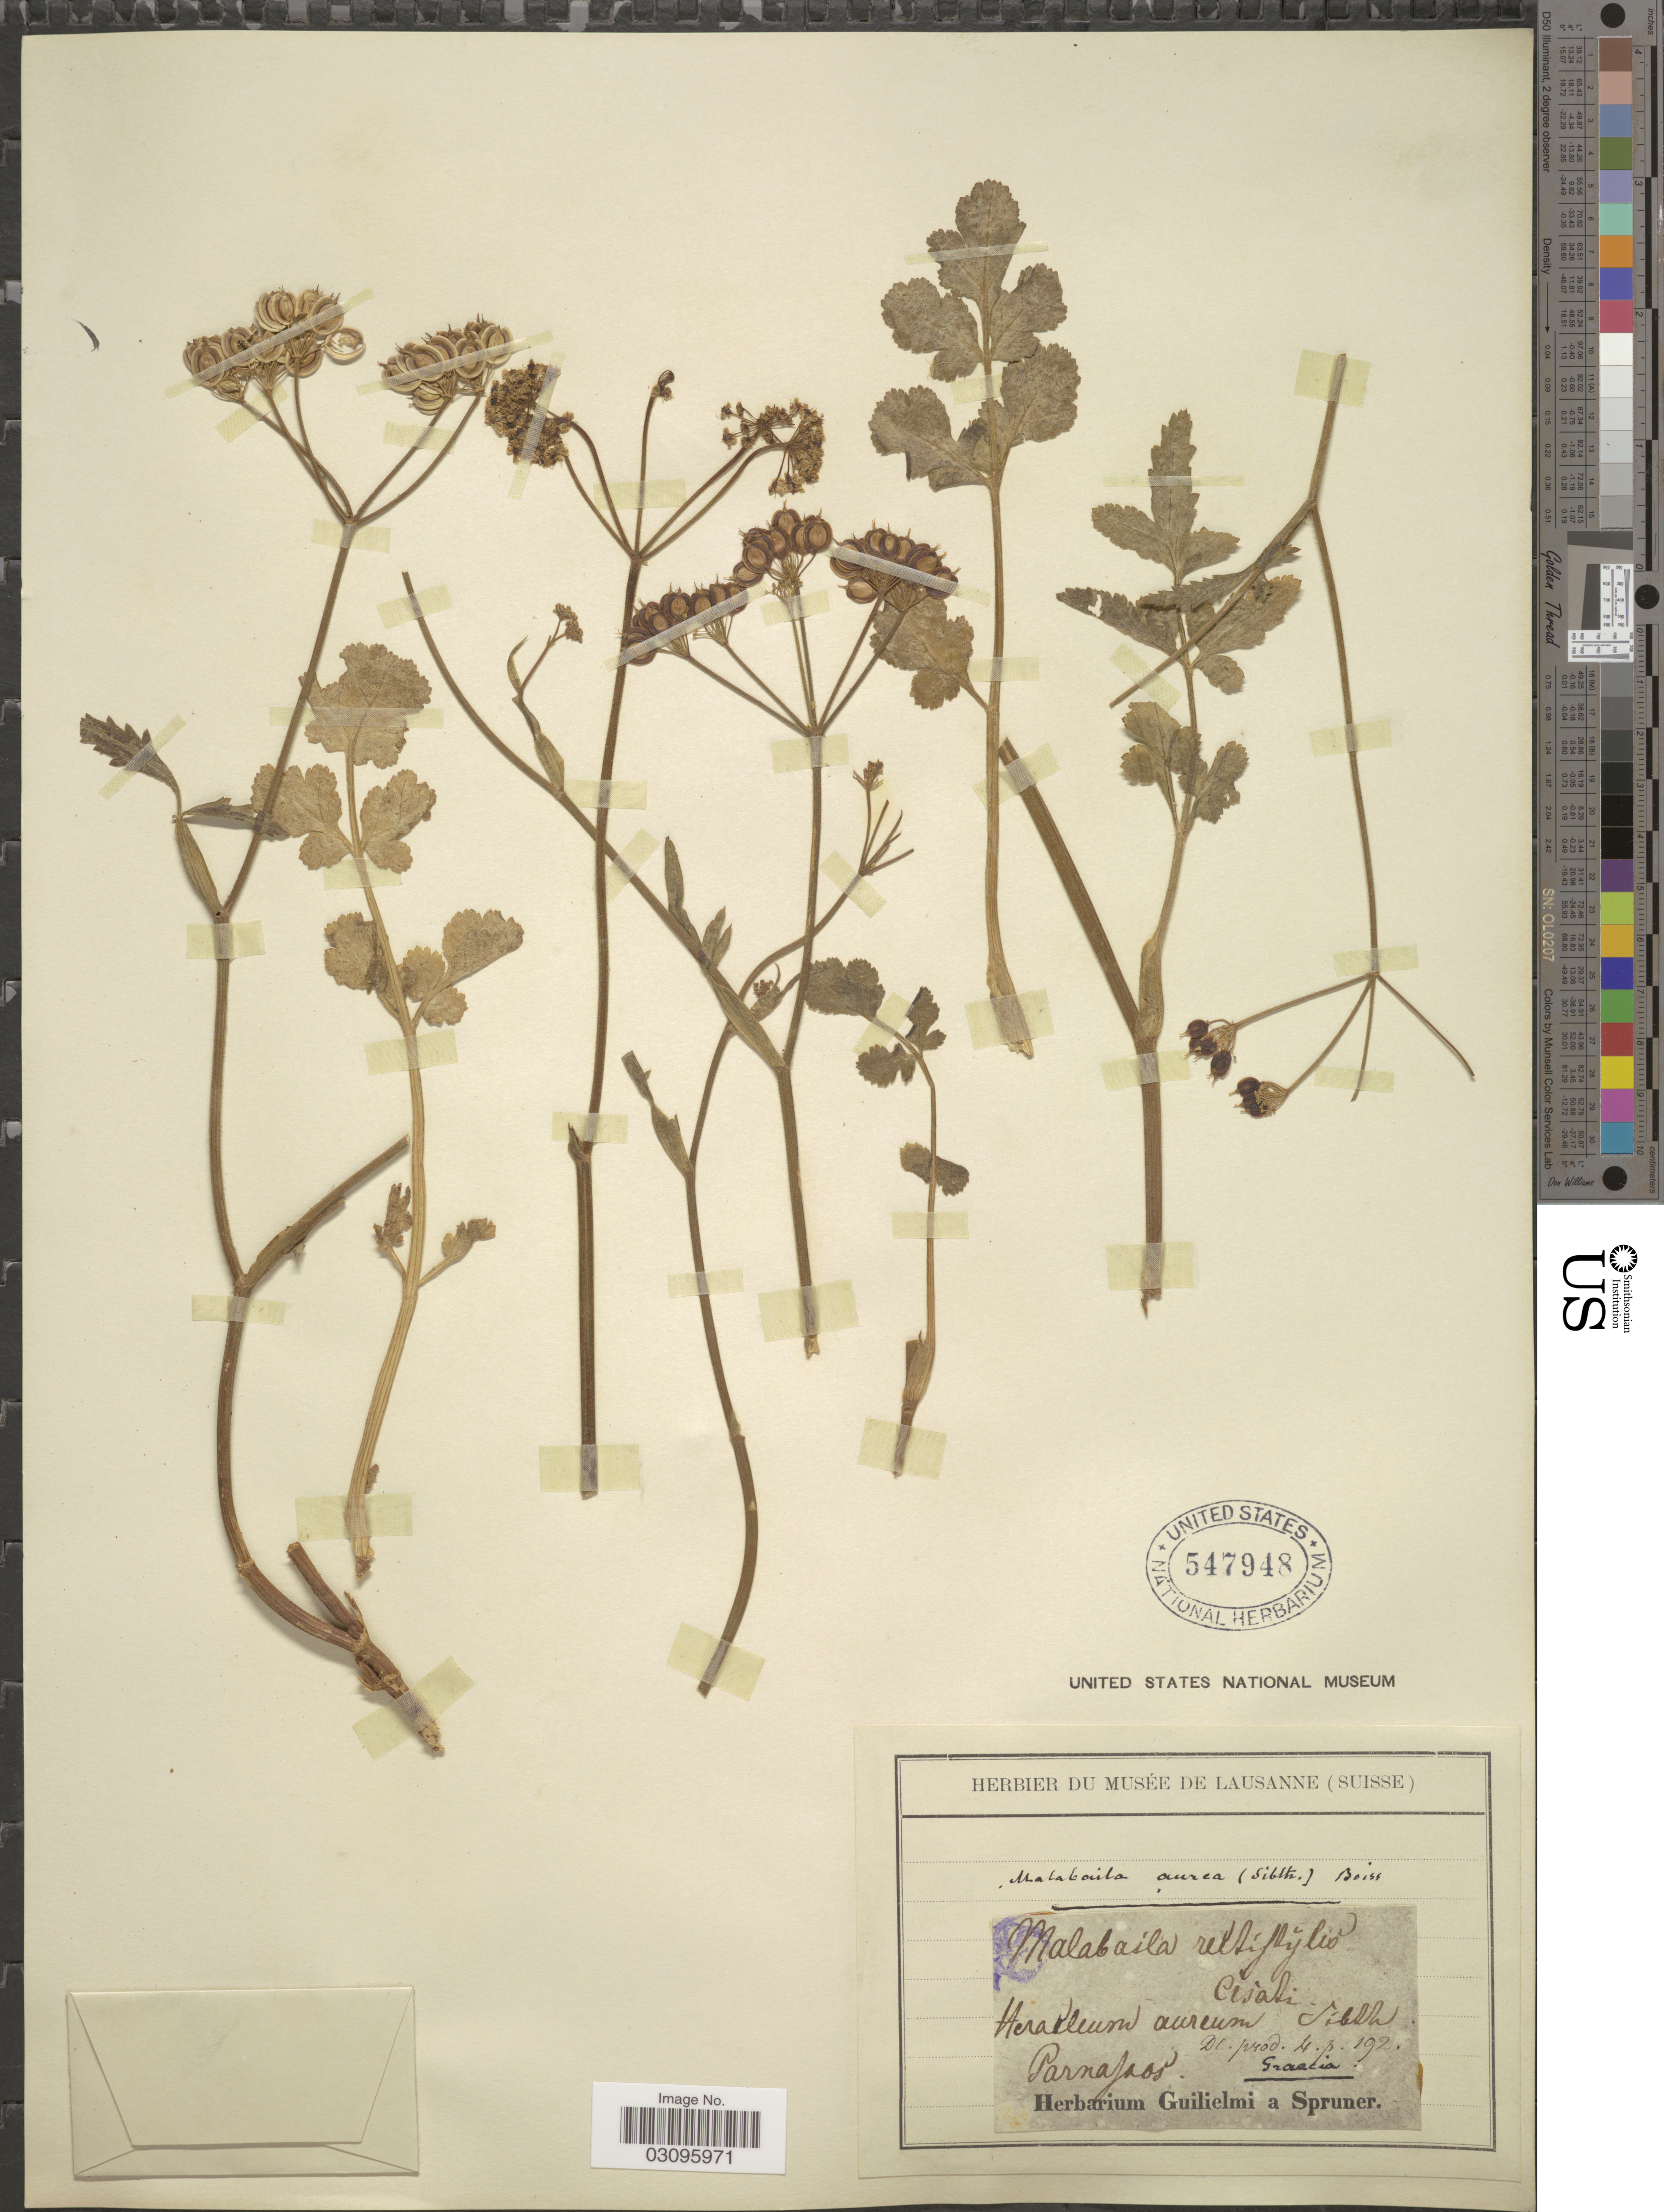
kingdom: Plantae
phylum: Tracheophyta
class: Magnoliopsida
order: Apiales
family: Apiaceae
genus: Malabaila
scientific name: Malabaila aurea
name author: Boiss.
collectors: Ex herb. Guilielmi a Spruner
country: Greece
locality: Parnassos. Graecia.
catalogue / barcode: US 547948